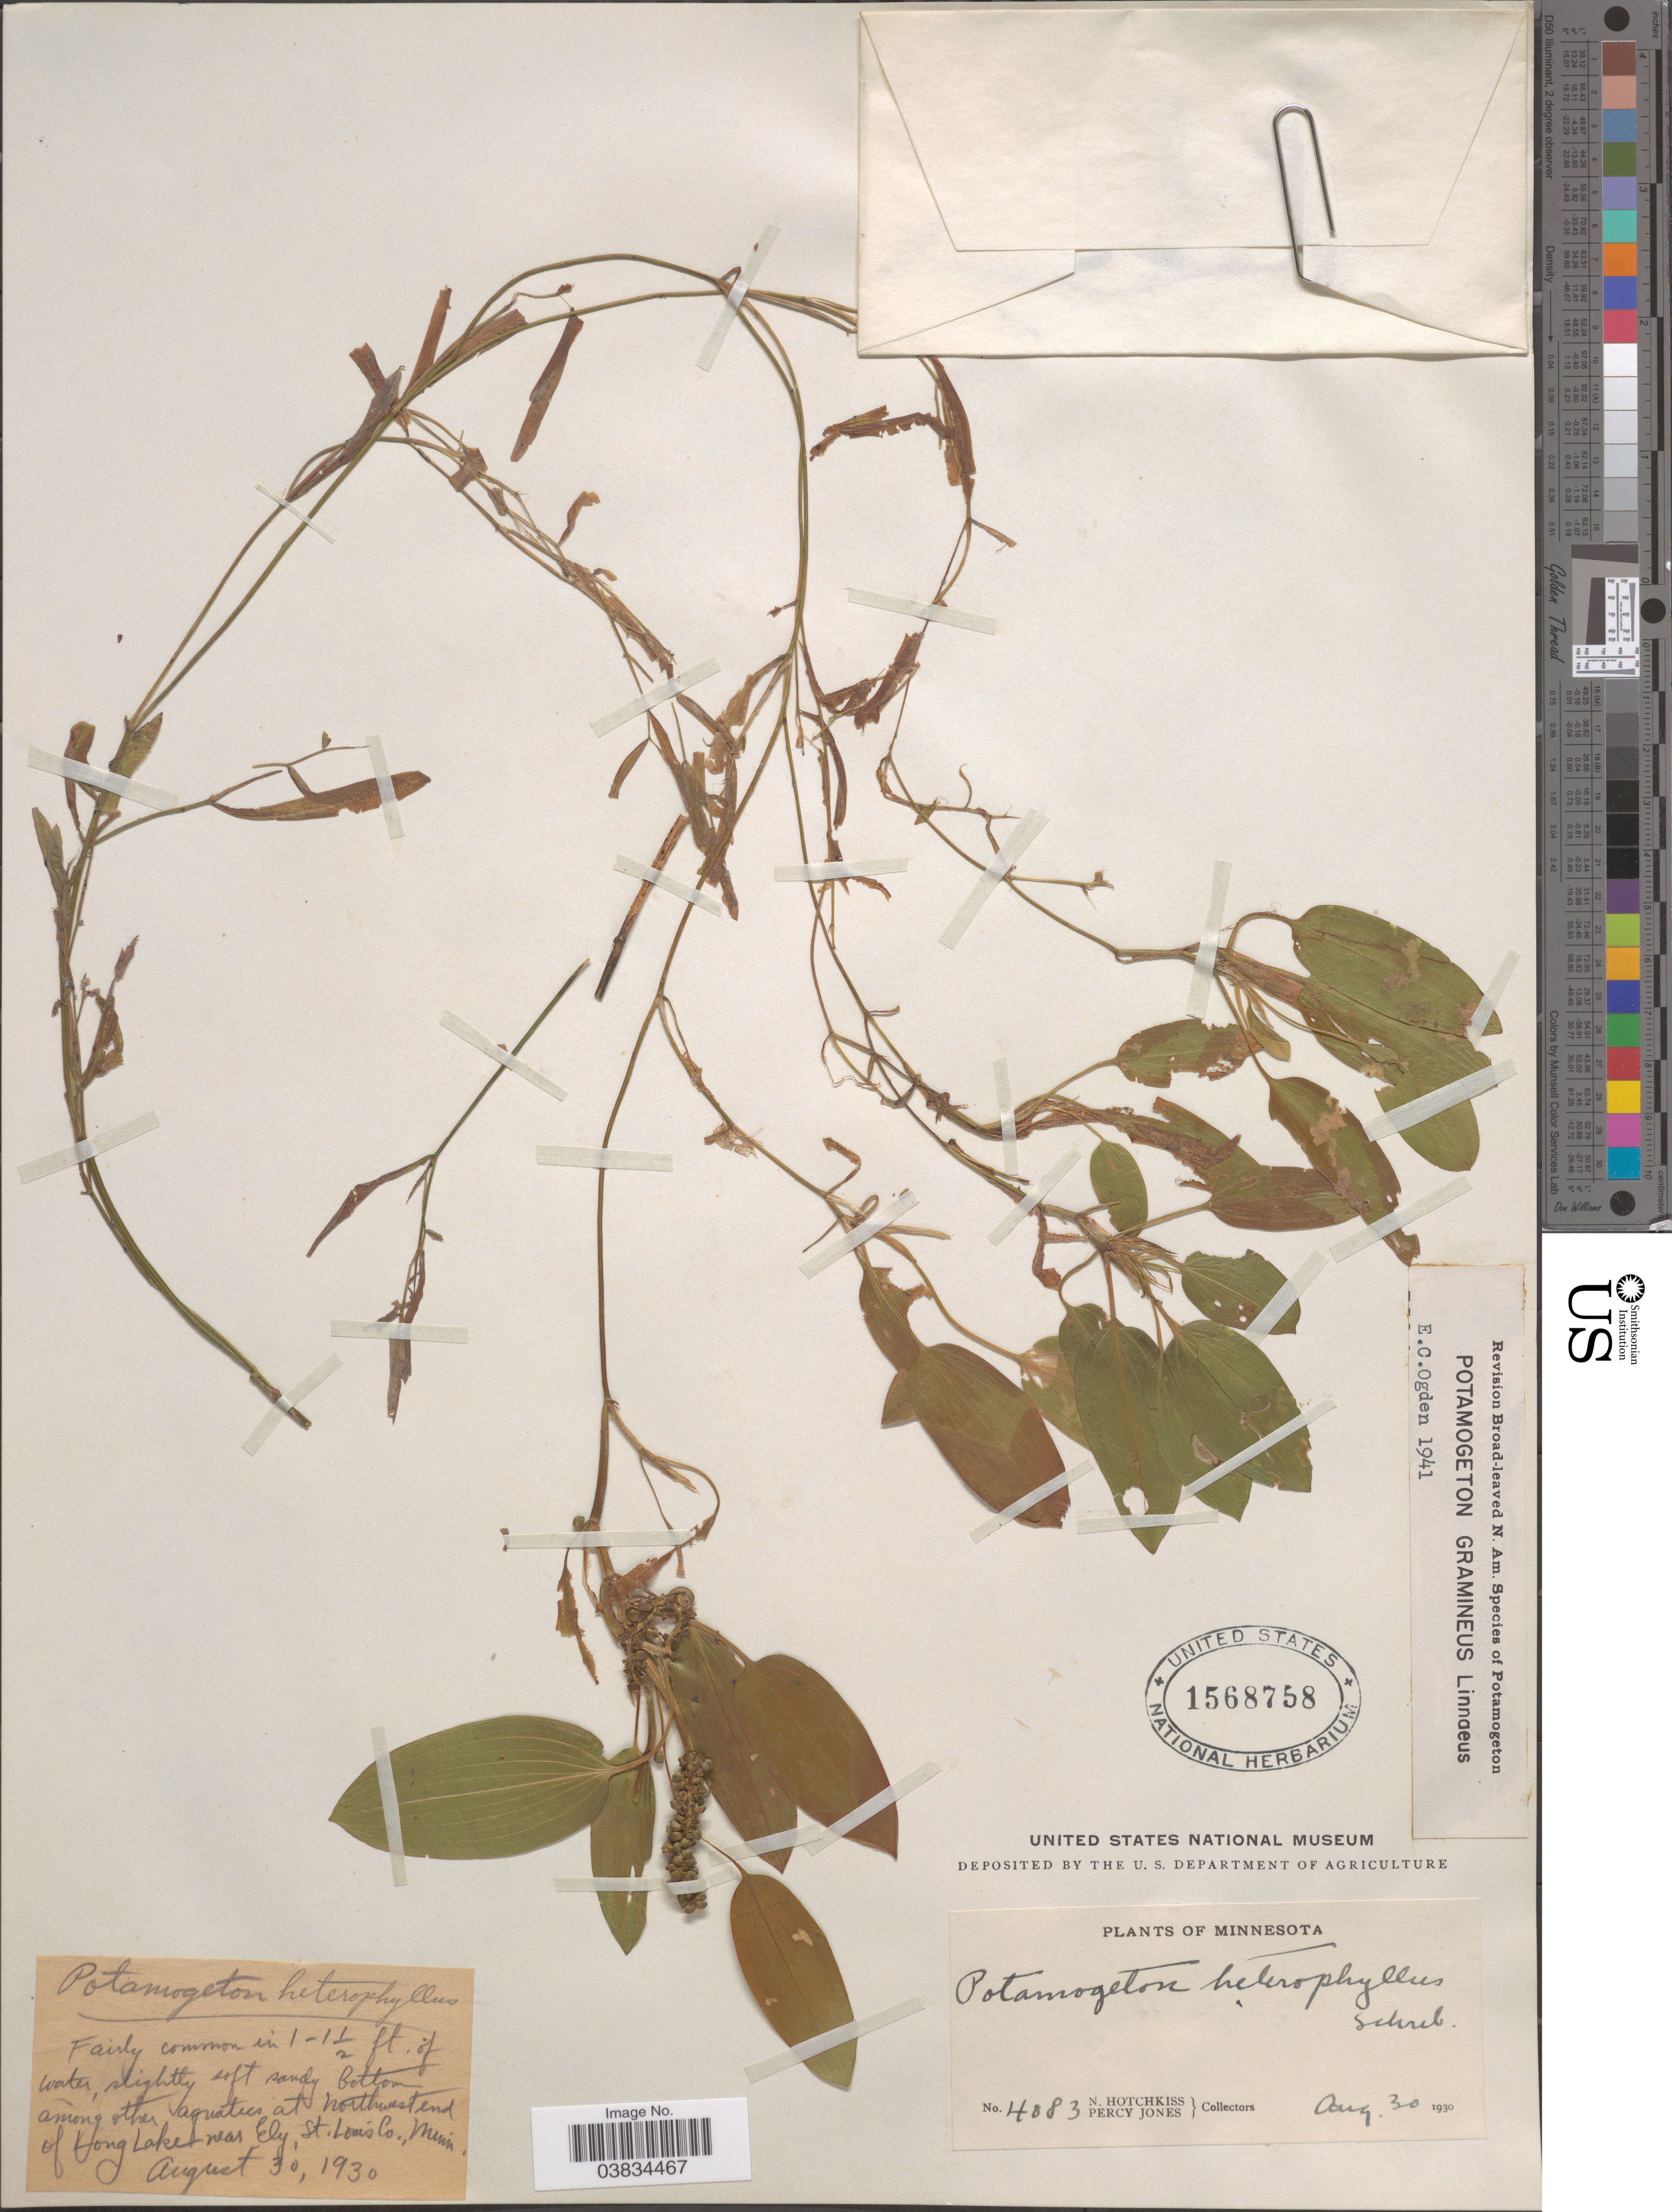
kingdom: Plantae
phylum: Tracheophyta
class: Liliopsida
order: Alismatales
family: Potamogetonaceae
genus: Potamogeton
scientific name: Potamogeton gramineus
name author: L.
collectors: N. Hotchkiss & P. Jones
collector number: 4083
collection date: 1930-08-30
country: United States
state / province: Minnesota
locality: At northwest end of Long Lake near Ely, St. Louis Co.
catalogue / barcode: US 1568758